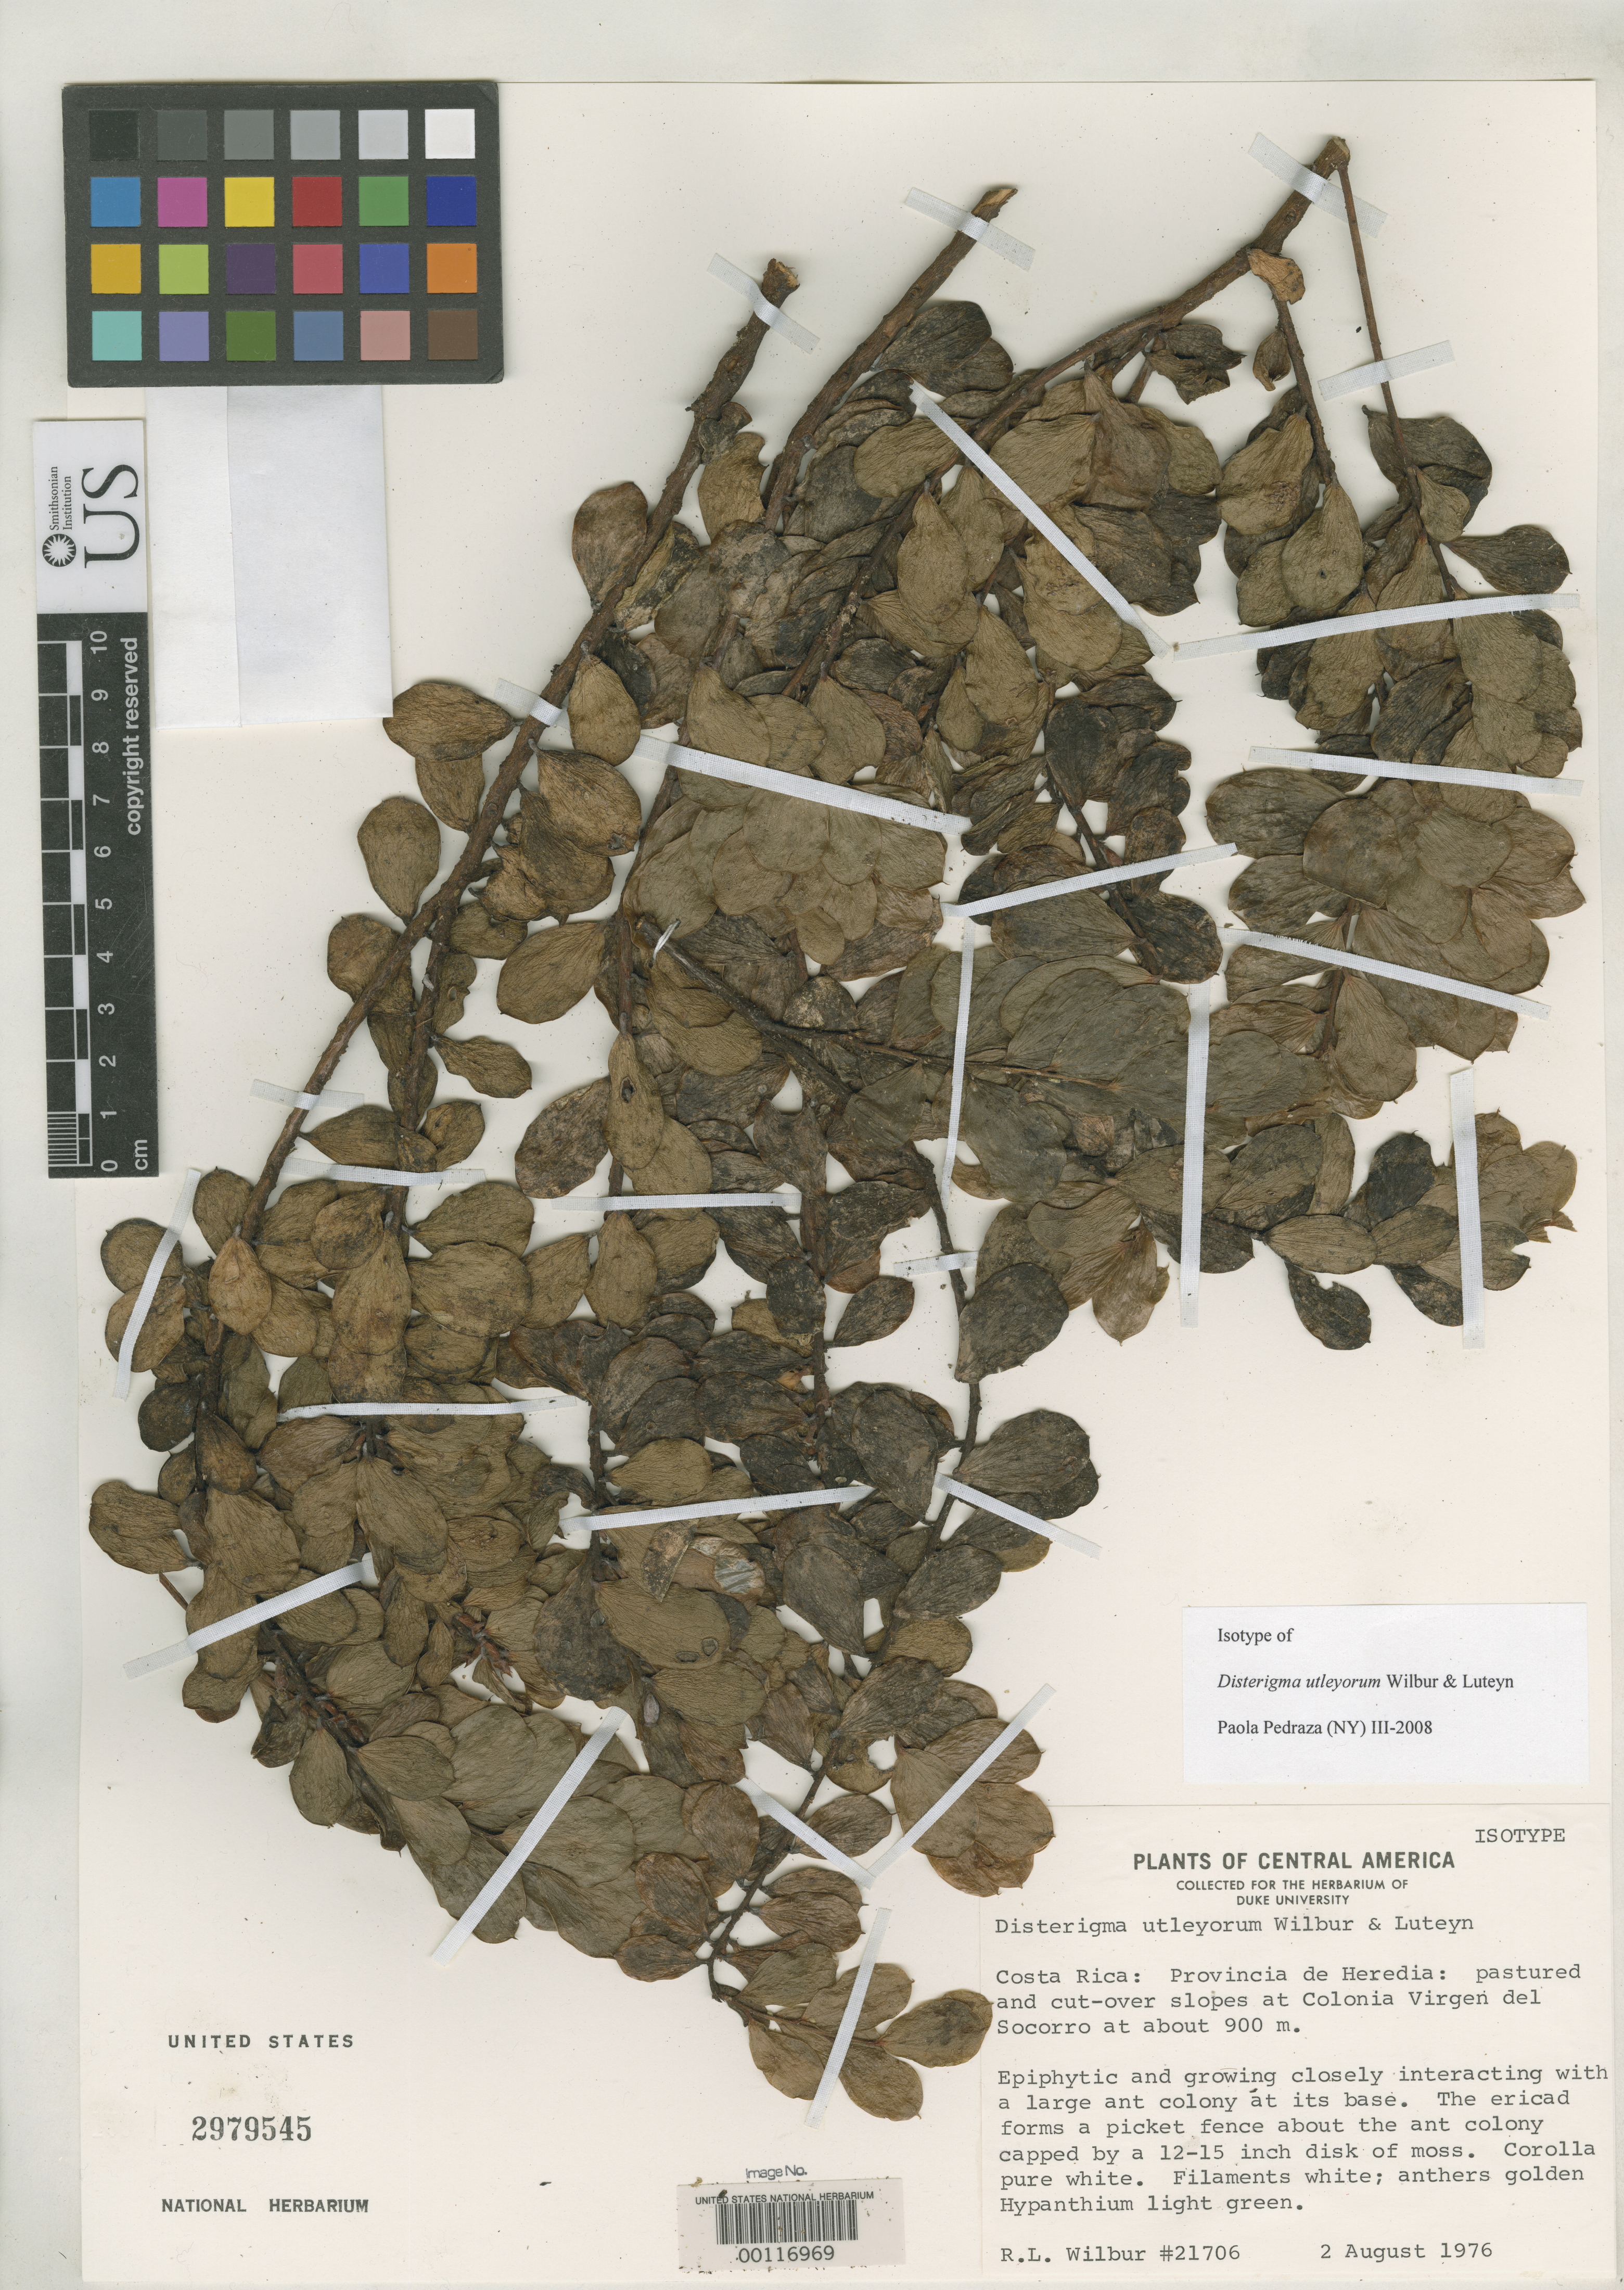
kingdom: Plantae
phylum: Tracheophyta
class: Magnoliopsida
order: Ericales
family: Ericaceae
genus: Disterigma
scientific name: Disterigma utleyorum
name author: Wilbur & Luteyn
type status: Isotype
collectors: R. L. Wilbur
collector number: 21706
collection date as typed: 02 Aug 1976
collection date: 1976-08-02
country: Costa Rica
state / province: Heredia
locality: Colonia Virgen del Socorro.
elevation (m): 900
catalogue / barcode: US 2979545